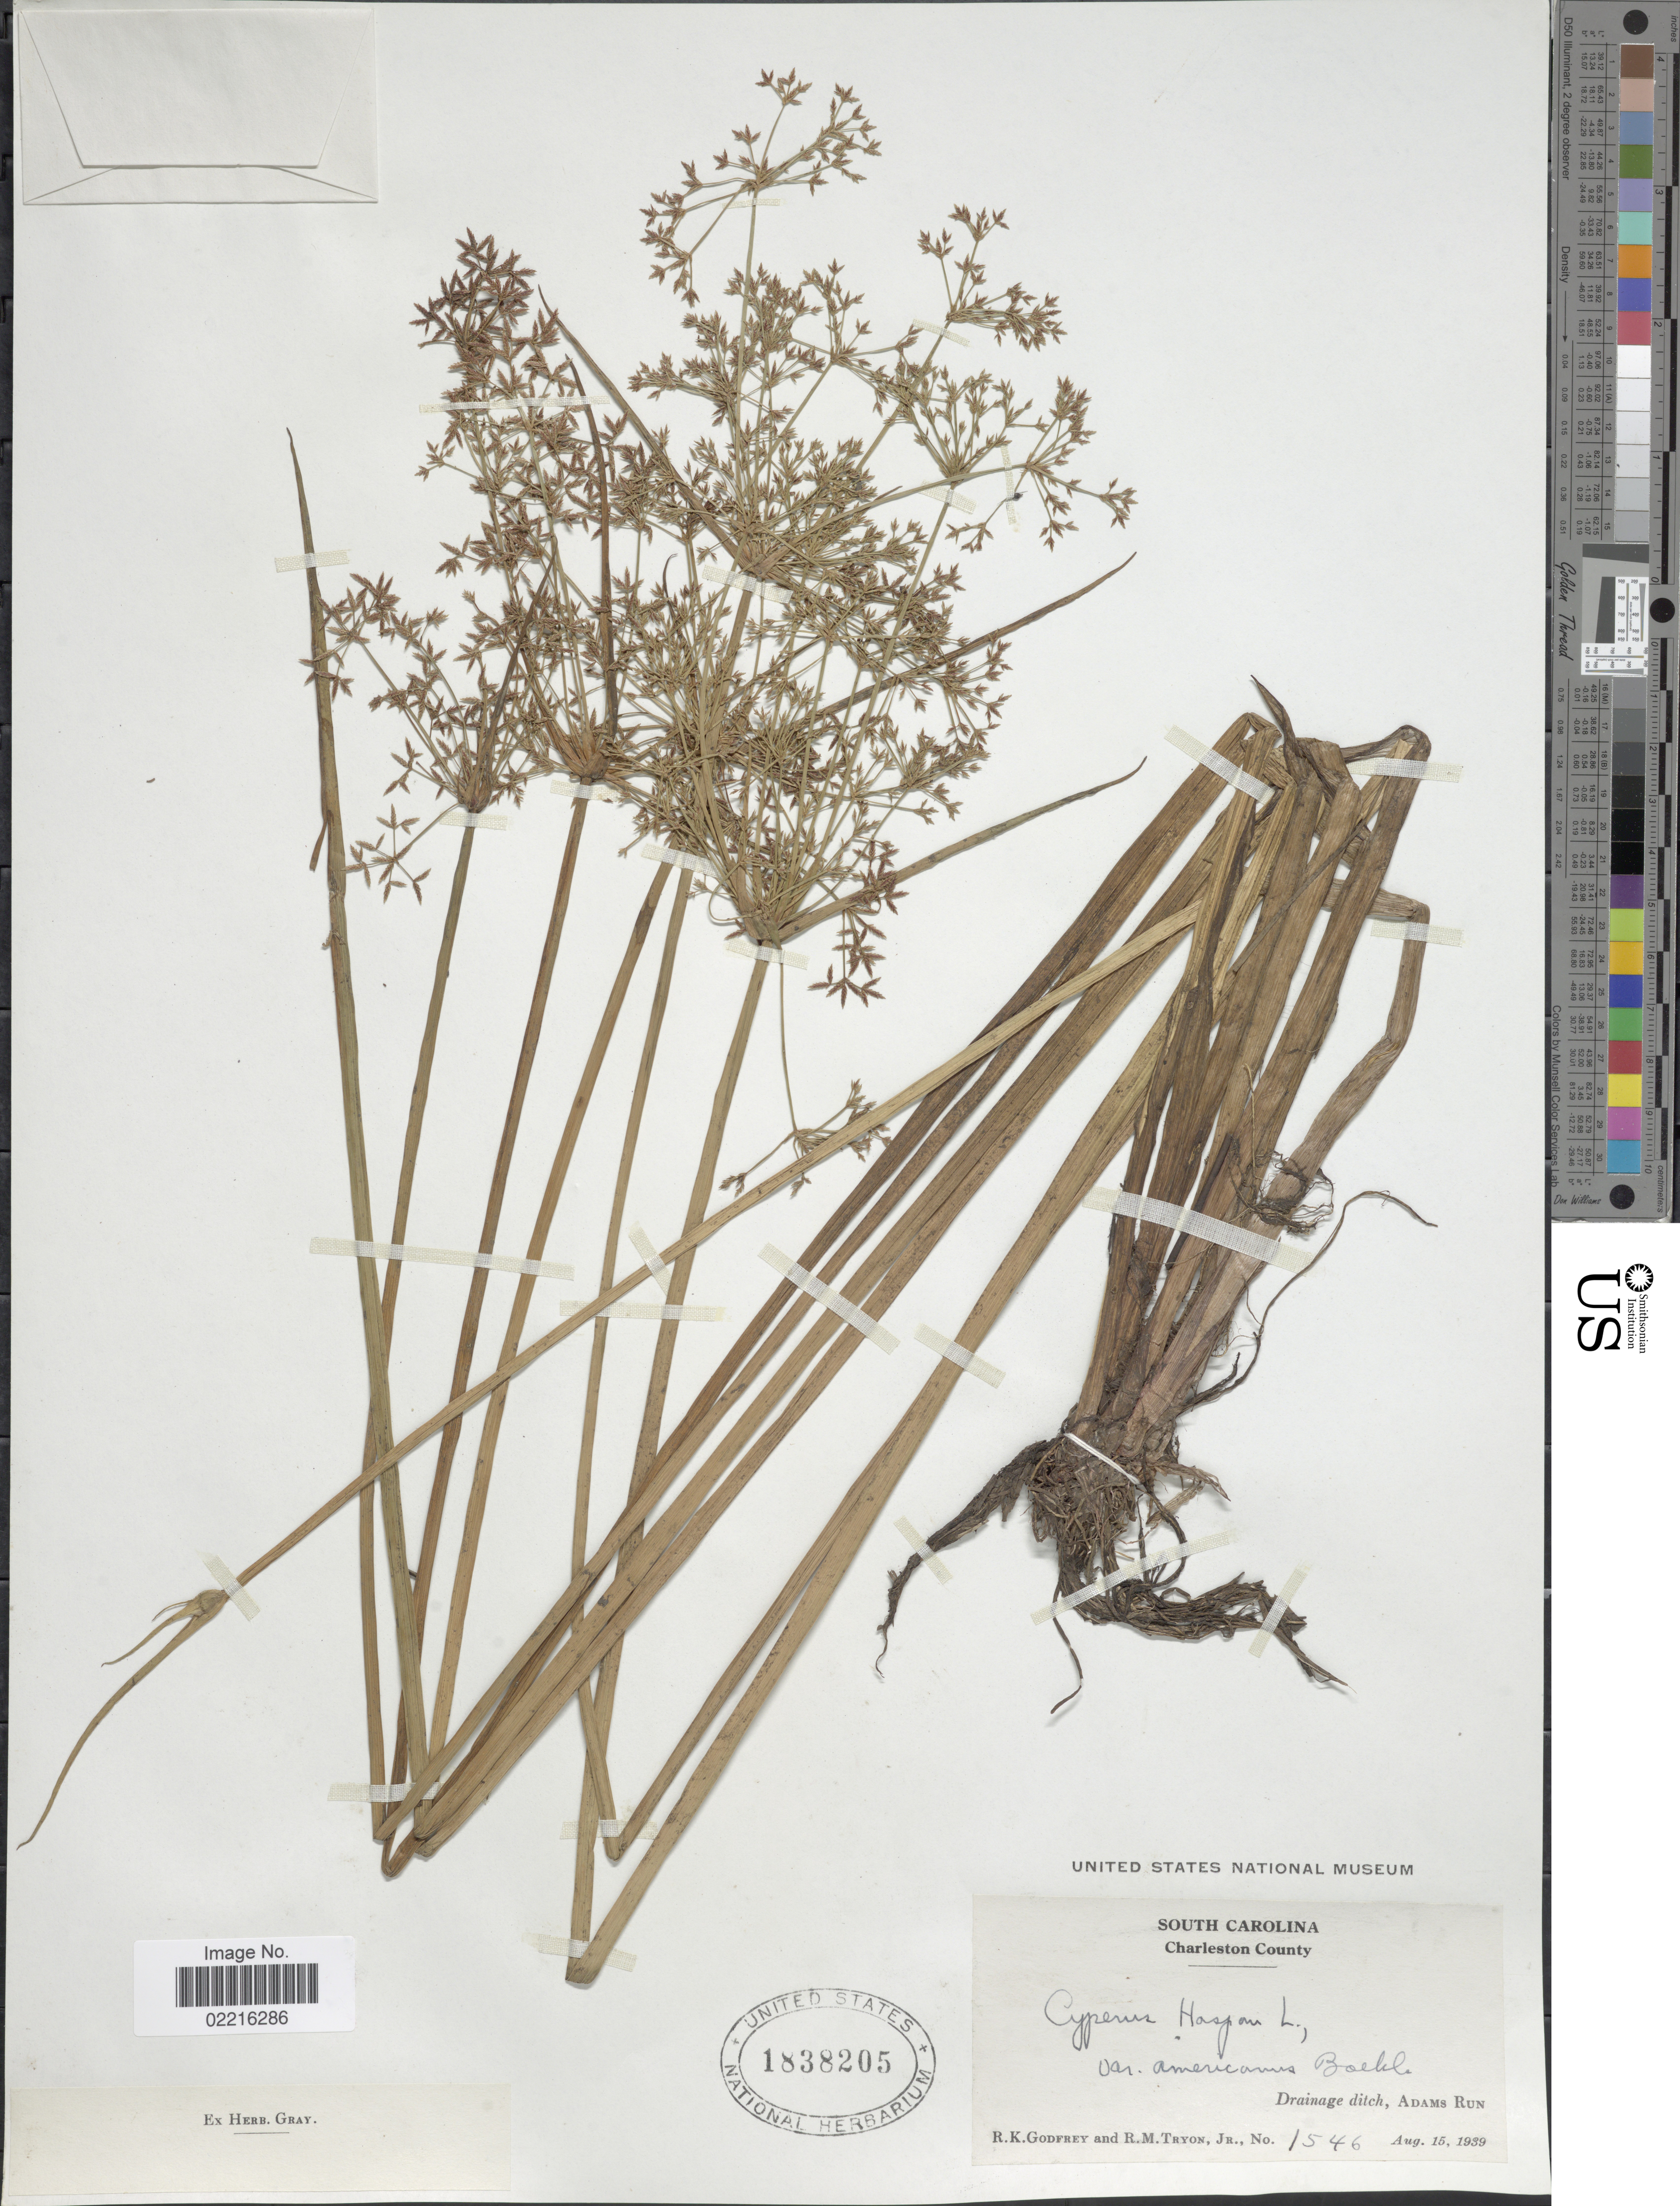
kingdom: Plantae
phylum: Tracheophyta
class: Liliopsida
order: Poales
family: Cyperaceae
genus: Cyperus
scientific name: Cyperus haspan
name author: L.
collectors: R. K. Godfrey & R. M. Tryon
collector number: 1546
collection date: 1939-08-15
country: United States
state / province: South Carolina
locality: Charleston County, Adams Run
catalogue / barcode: US 1838205